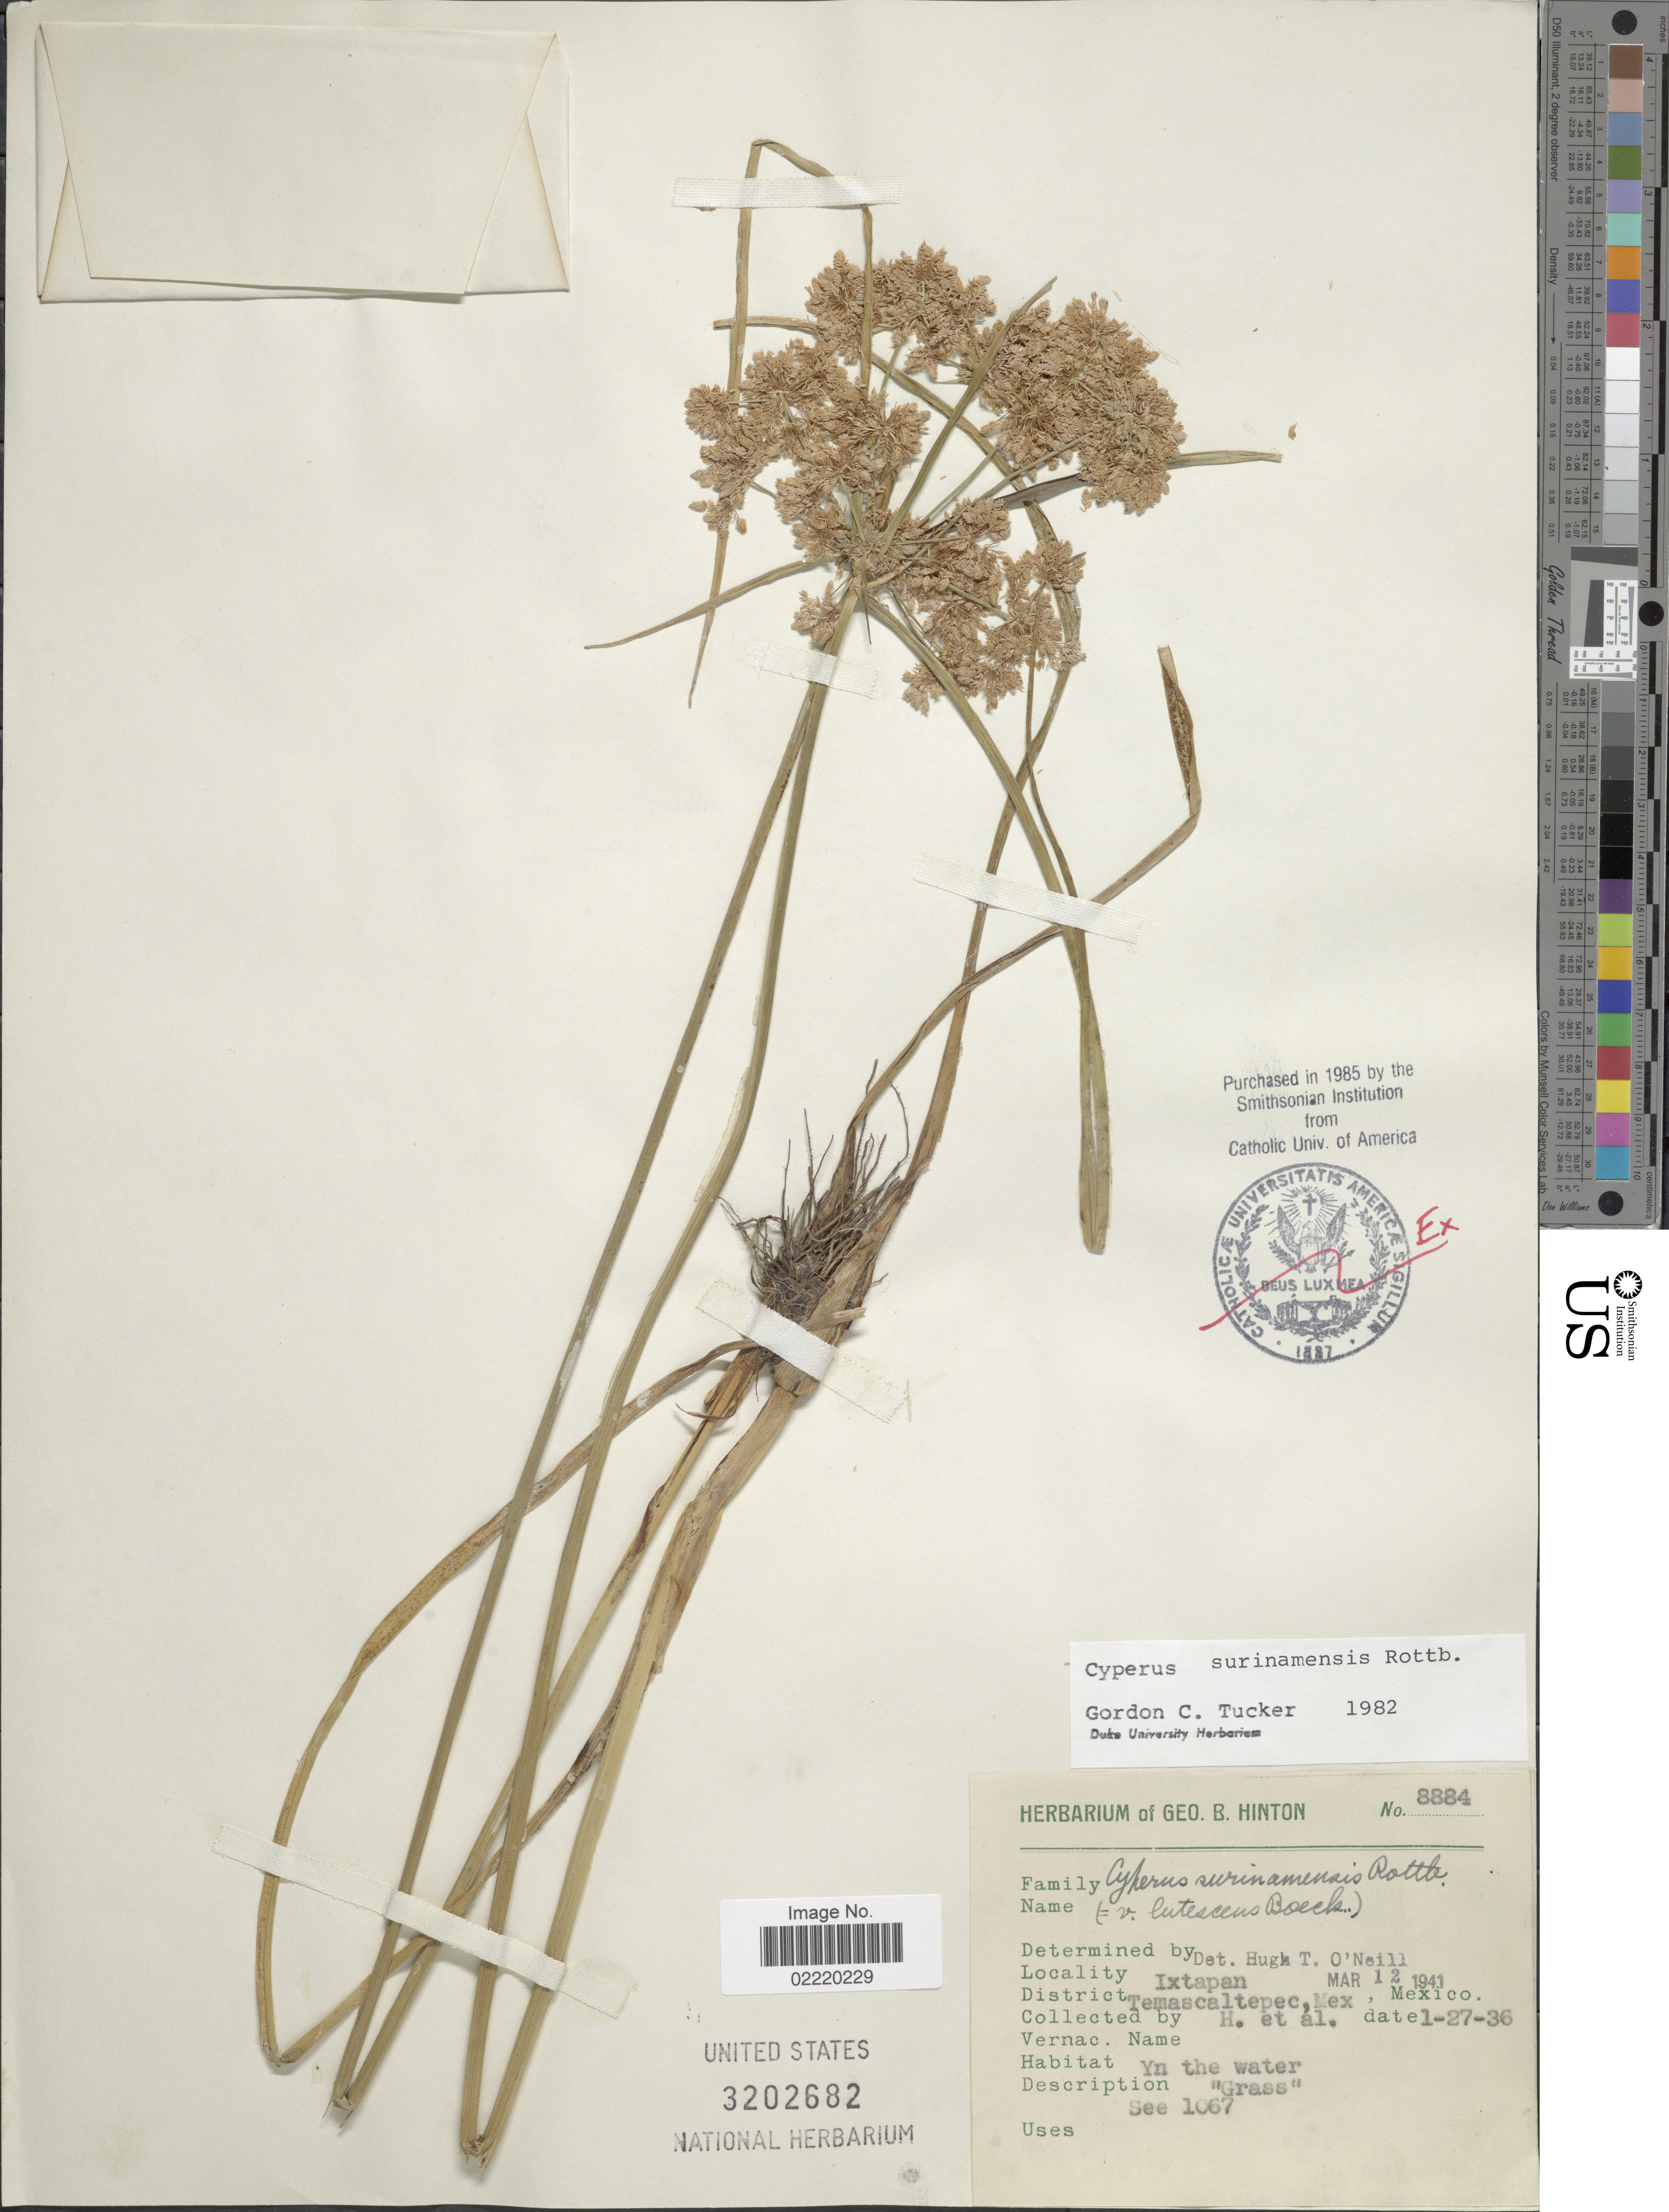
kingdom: Plantae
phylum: Tracheophyta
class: Liliopsida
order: Poales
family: Cyperaceae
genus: Cyperus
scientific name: Cyperus surinamensis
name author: Rottb.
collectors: G. B. Hinton & et al.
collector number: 8884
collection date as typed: Transcribed d/m/y: 27/1/36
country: Mexico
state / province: México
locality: Ixtapan, District Temascaltepec, Mex.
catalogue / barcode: US 3202682